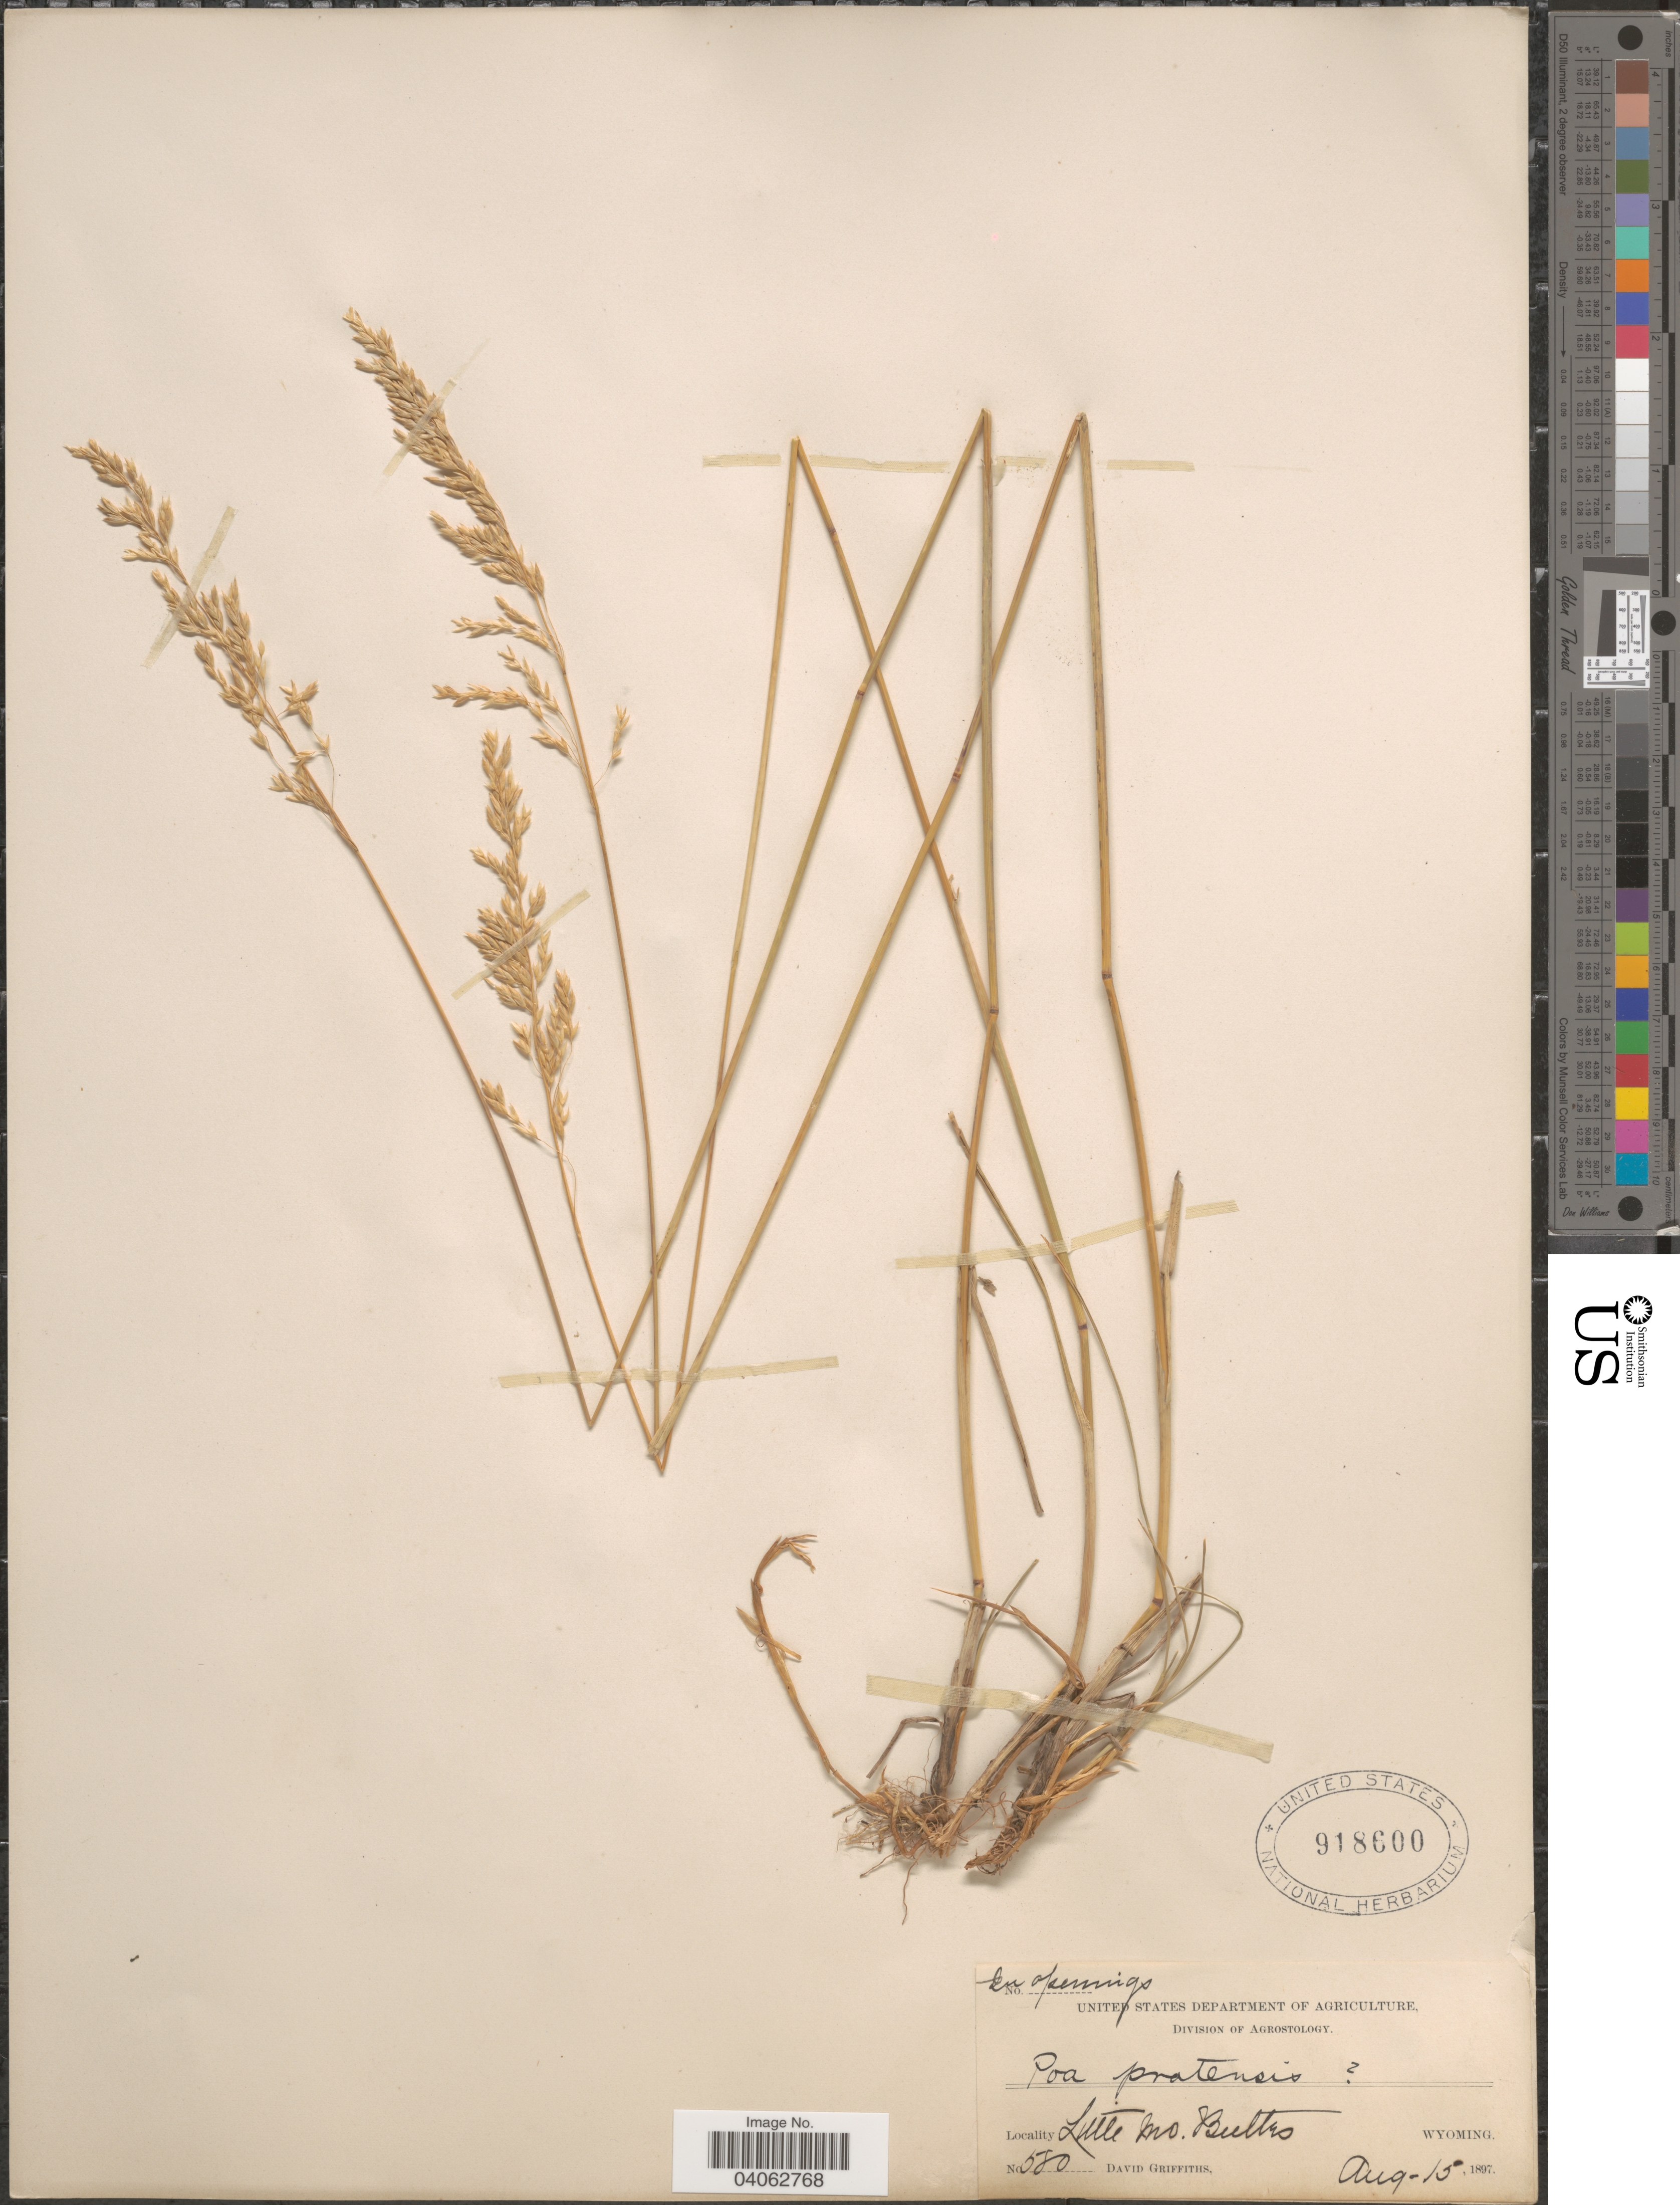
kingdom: Plantae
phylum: Tracheophyta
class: Liliopsida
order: Poales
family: Poaceae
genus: Poa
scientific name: Poa pratensis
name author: L.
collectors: D. Griffiths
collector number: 580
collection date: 1897-08-15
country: United States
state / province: Wyoming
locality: Little Mo. Buttes.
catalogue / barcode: US 918600